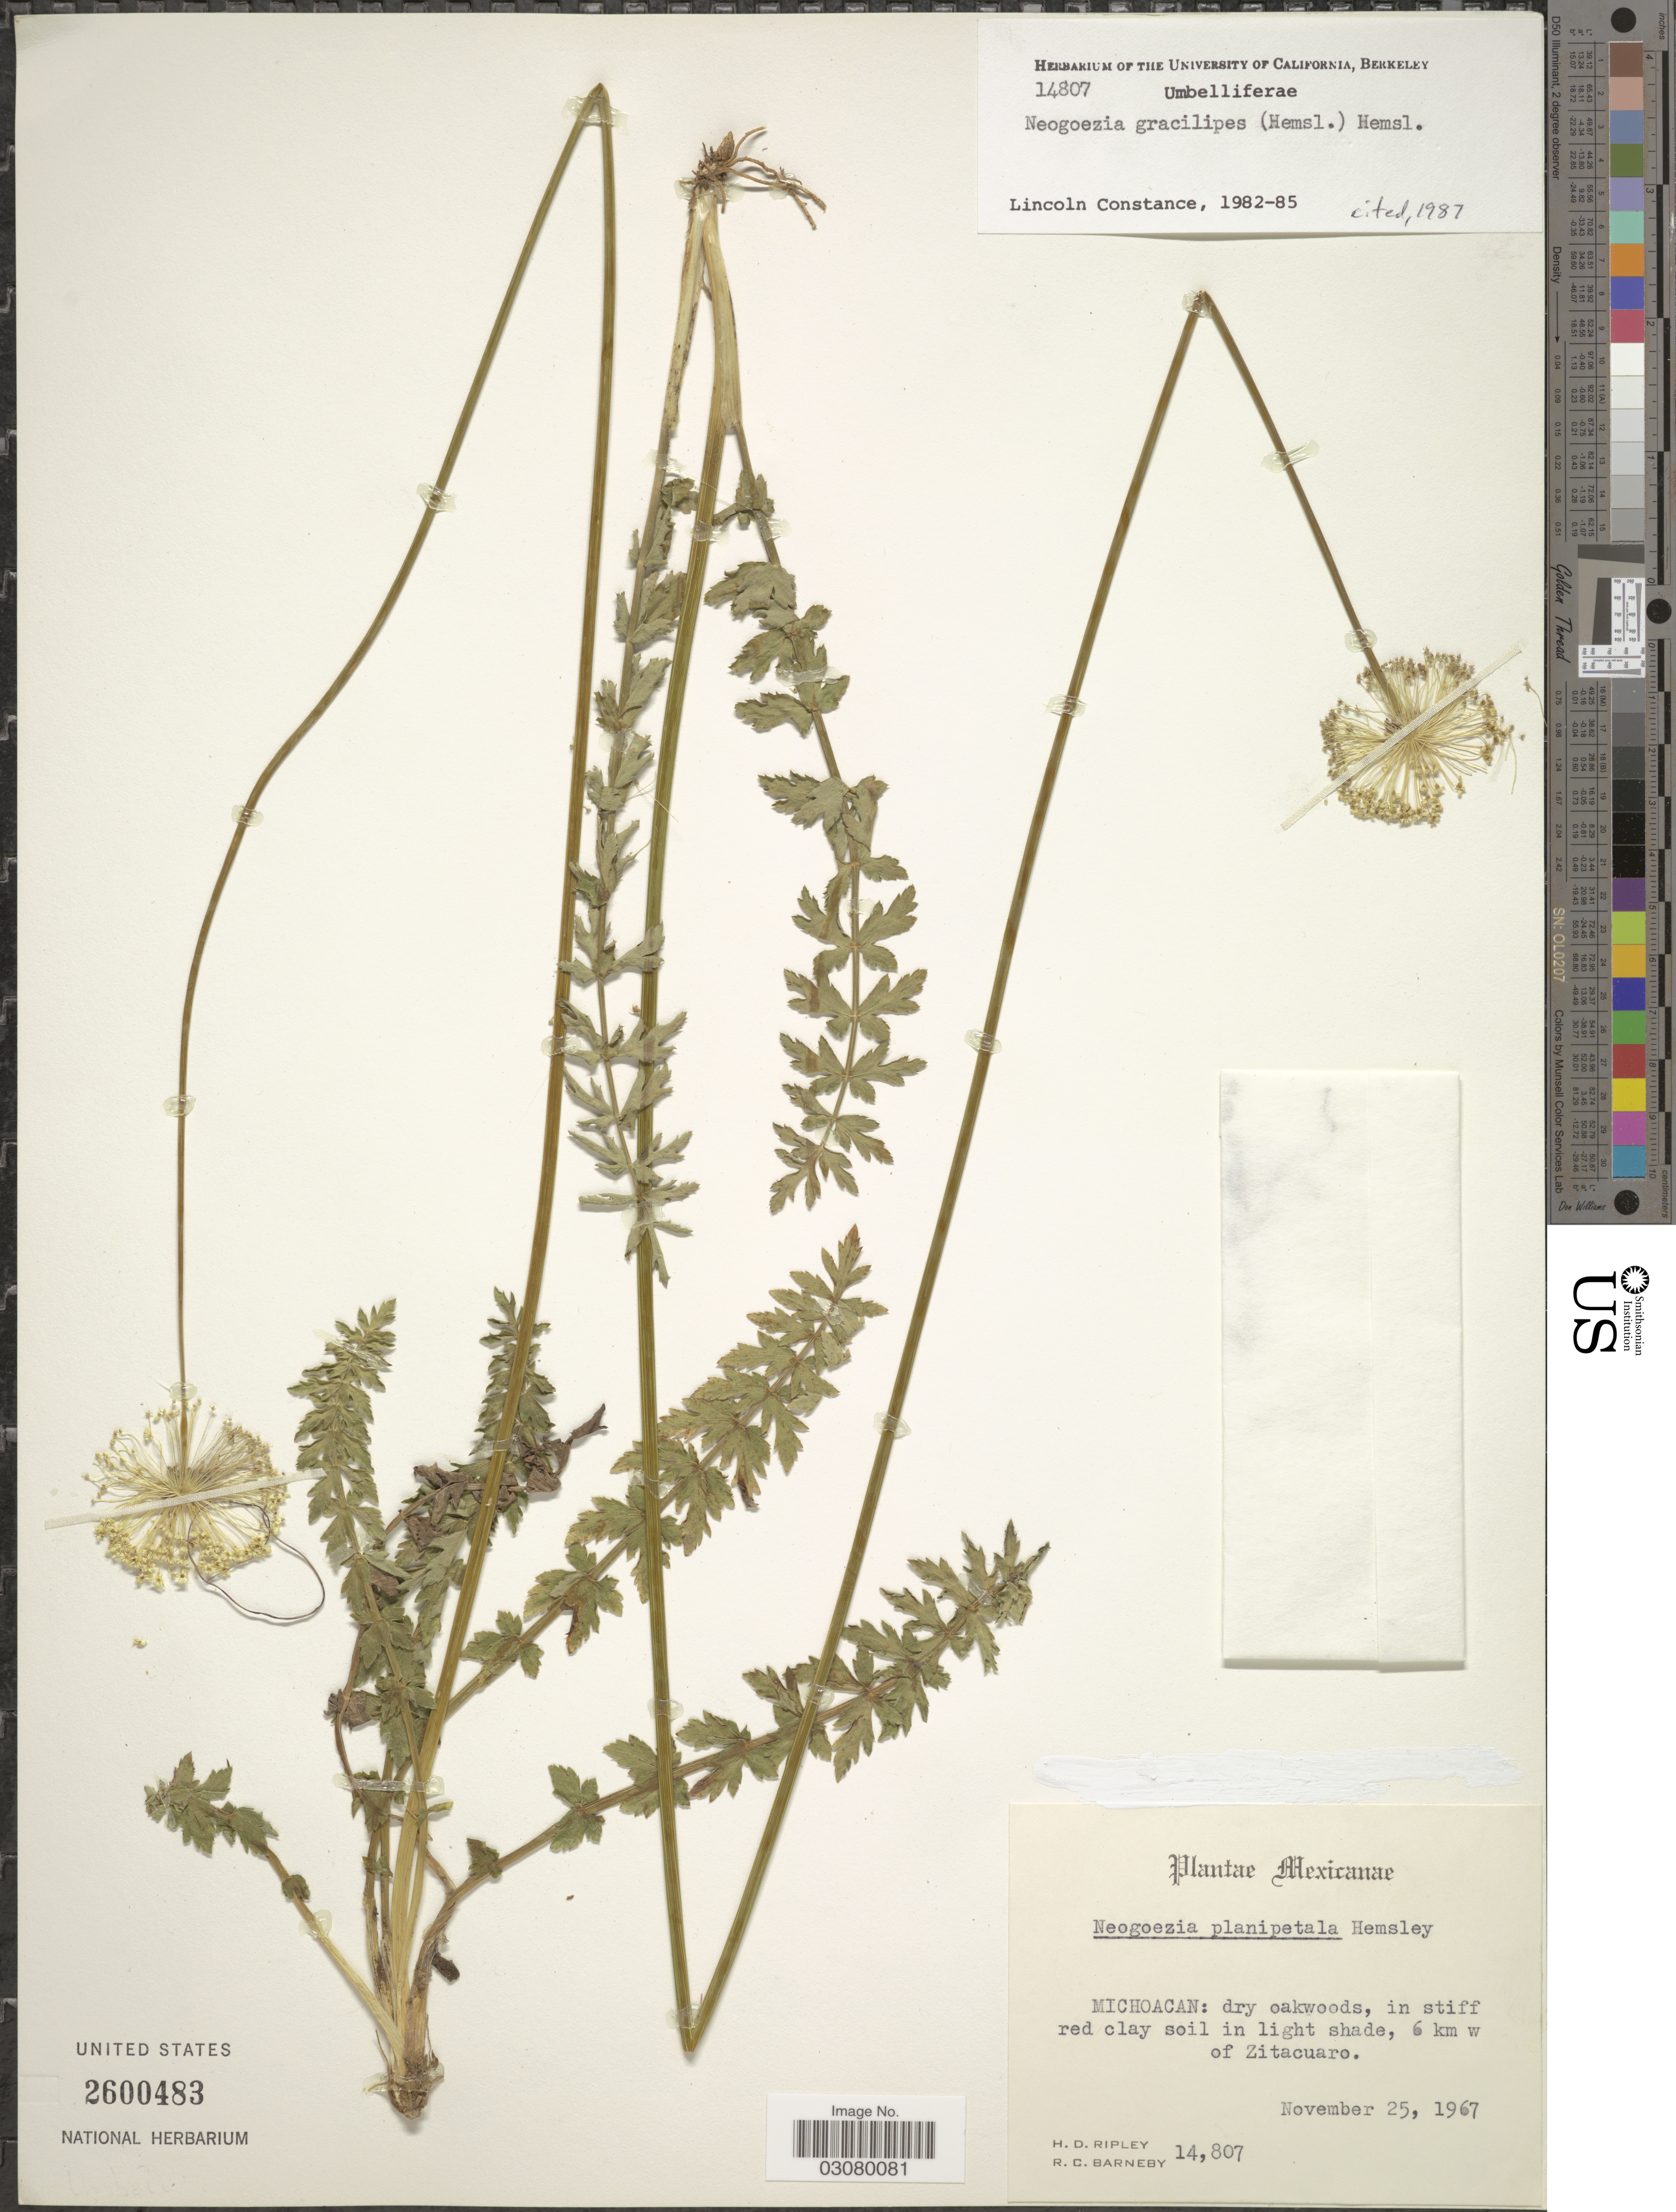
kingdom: Plantae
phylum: Tracheophyta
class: Magnoliopsida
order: Apiales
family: Apiaceae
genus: Neogoezia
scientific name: Neogoezia gracilipes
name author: (Hemsl.) Hemsl.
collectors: H. Ripley & R. C. Barneby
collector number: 14807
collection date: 1967-11-25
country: Mexico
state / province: Michoacán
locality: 6 km w of Zitacuaro.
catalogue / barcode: US 2600483